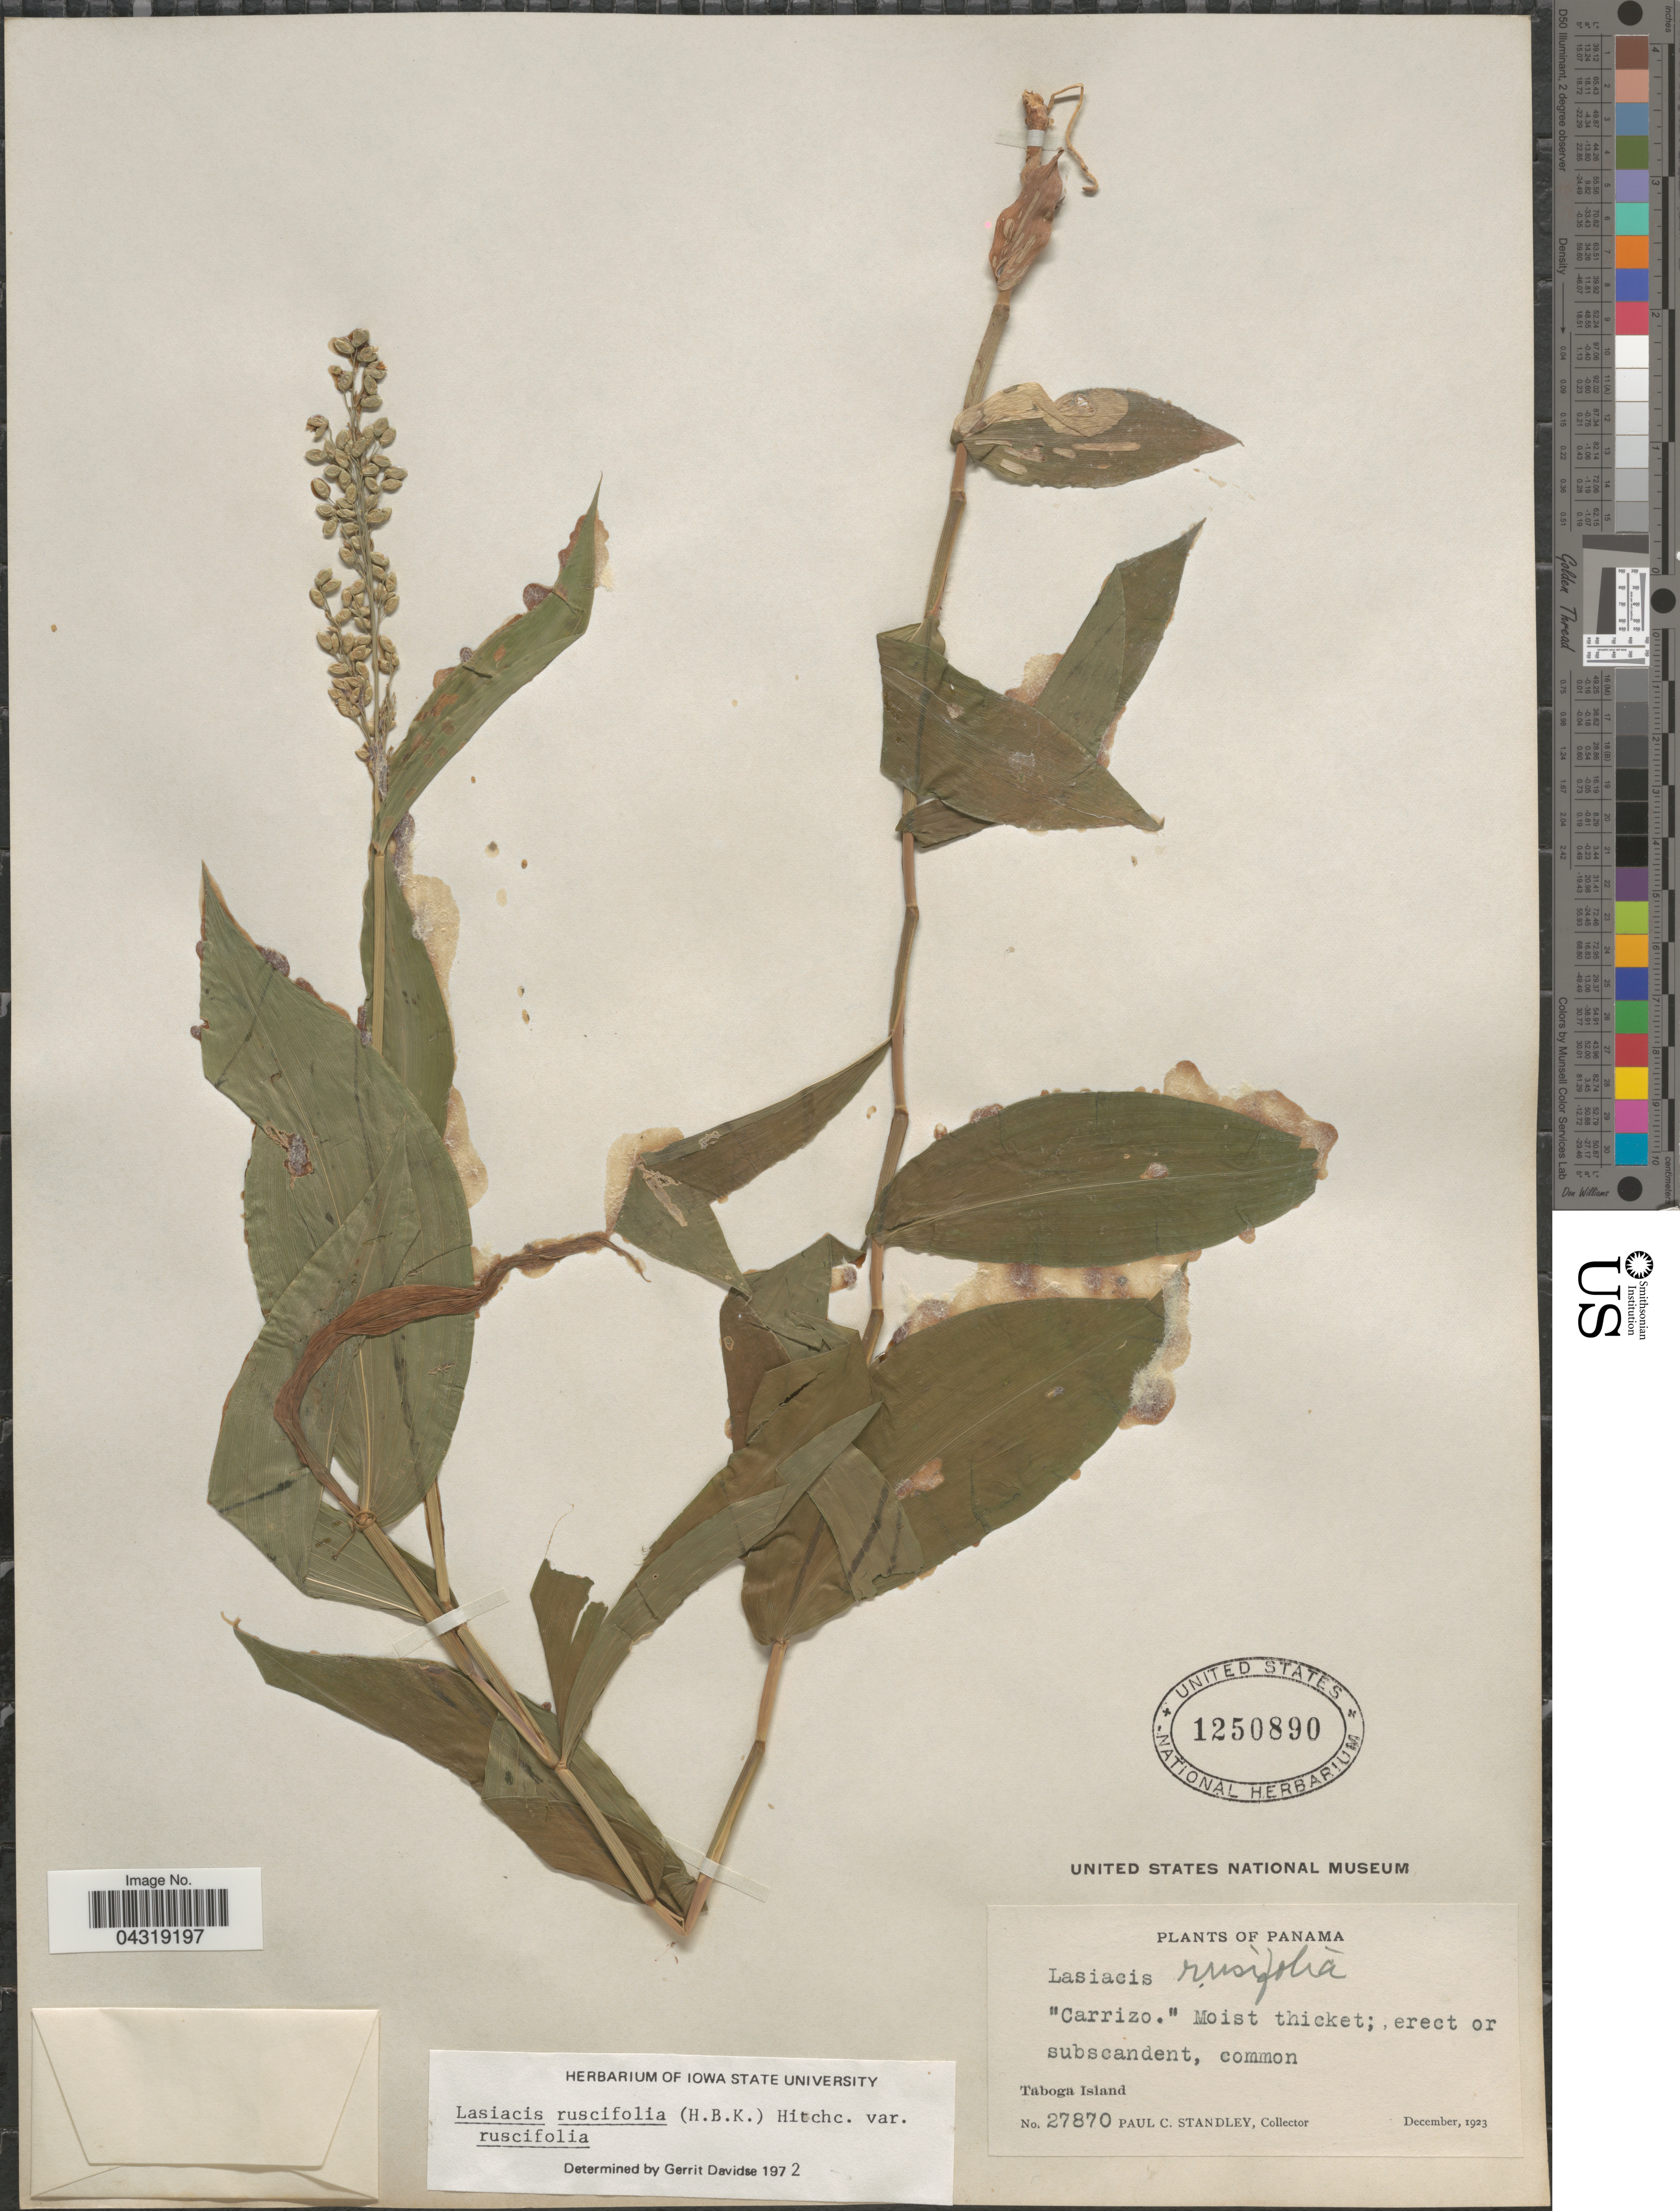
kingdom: Plantae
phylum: Tracheophyta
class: Liliopsida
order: Poales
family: Poaceae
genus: Lasiacis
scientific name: Lasiacis ruscifolia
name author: (Kunth) Hitchc.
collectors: P. C. Standley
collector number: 27870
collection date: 1923-12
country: Panama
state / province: Panamá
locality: Taboga Island.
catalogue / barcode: US 1250890